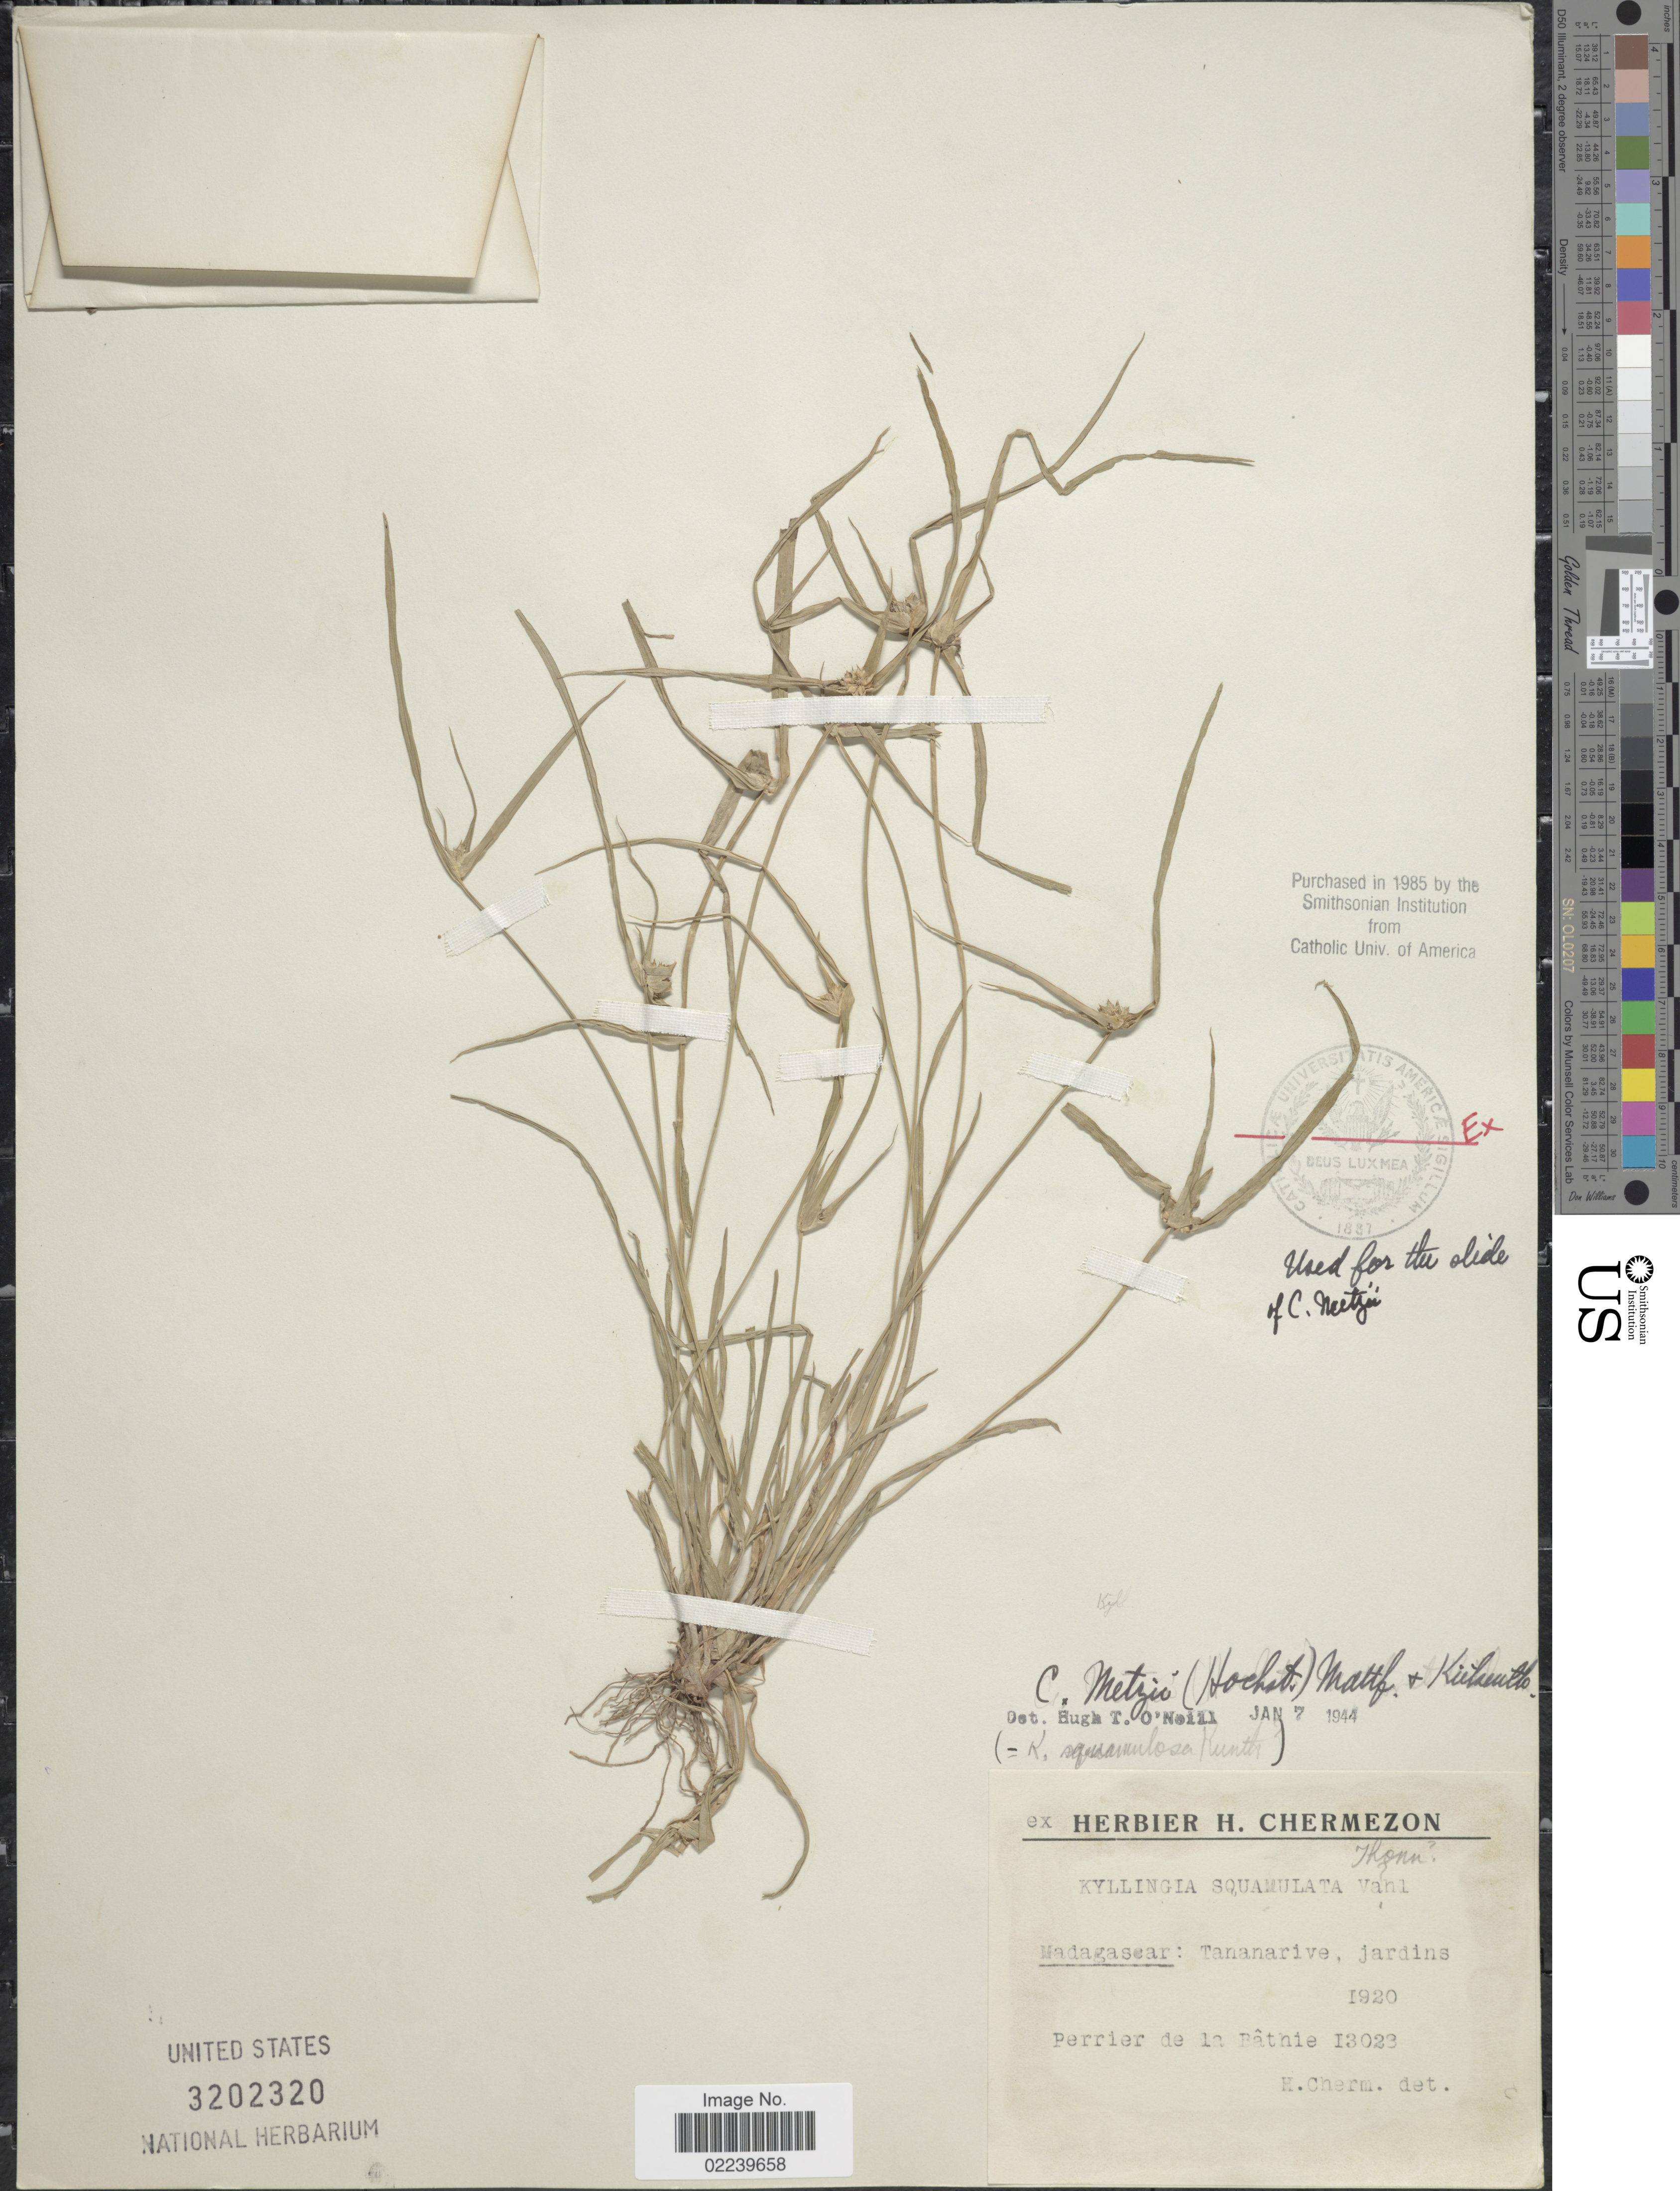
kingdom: Plantae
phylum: Tracheophyta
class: Liliopsida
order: Poales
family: Cyperaceae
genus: Cyperus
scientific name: Cyperus metzii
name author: (Hochst. ex Steud.) Mattf. & Kük.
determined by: Strong, M. T., (US), Smithsonian Institution - National Museum of Natural History (UNITED STATES)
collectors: Perrier de la Bâthie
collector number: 13022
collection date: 1920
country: Madagascar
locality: Tananarive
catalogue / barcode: US 3202320